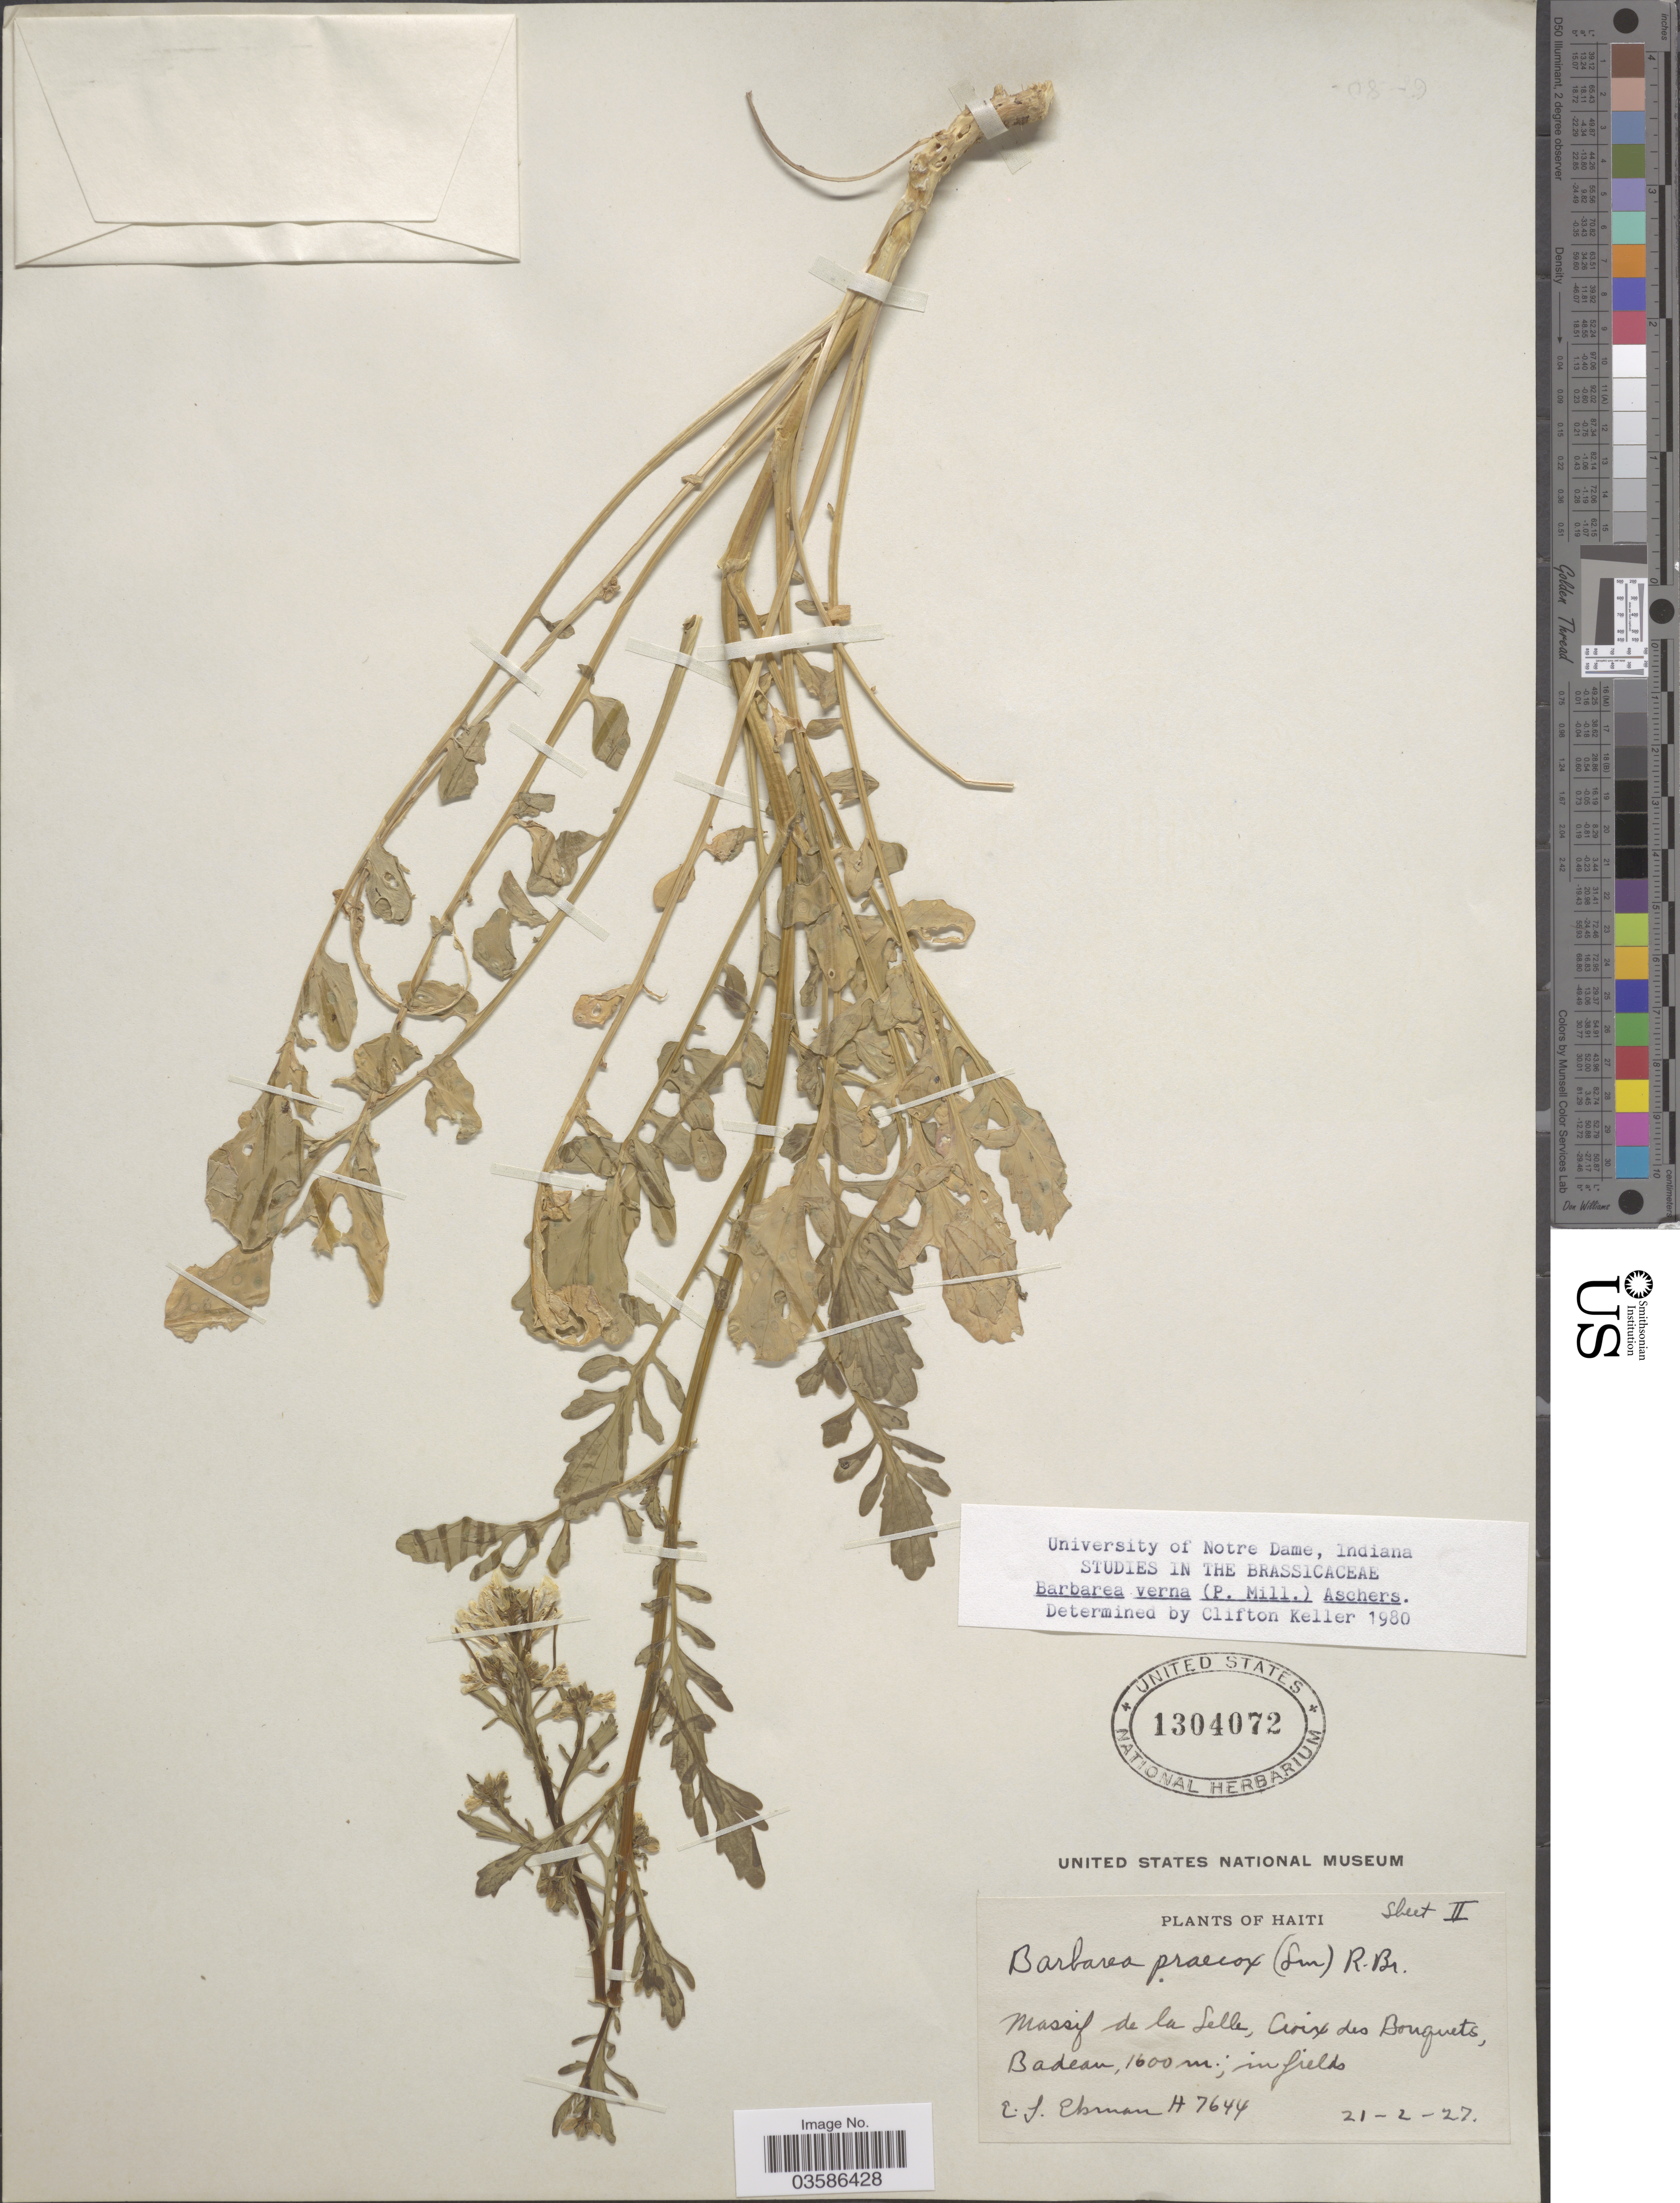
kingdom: Plantae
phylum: Tracheophyta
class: Magnoliopsida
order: Brassicales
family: Brassicaceae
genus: Barbarea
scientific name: Barbarea verna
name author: (Mill.) Asch.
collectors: E. Ekman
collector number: H7644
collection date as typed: Transcribed d/m/y: 21/2/27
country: Haiti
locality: Massif de la Selle, Croix des Bouguets, Badean.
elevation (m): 1600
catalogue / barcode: US 1304072